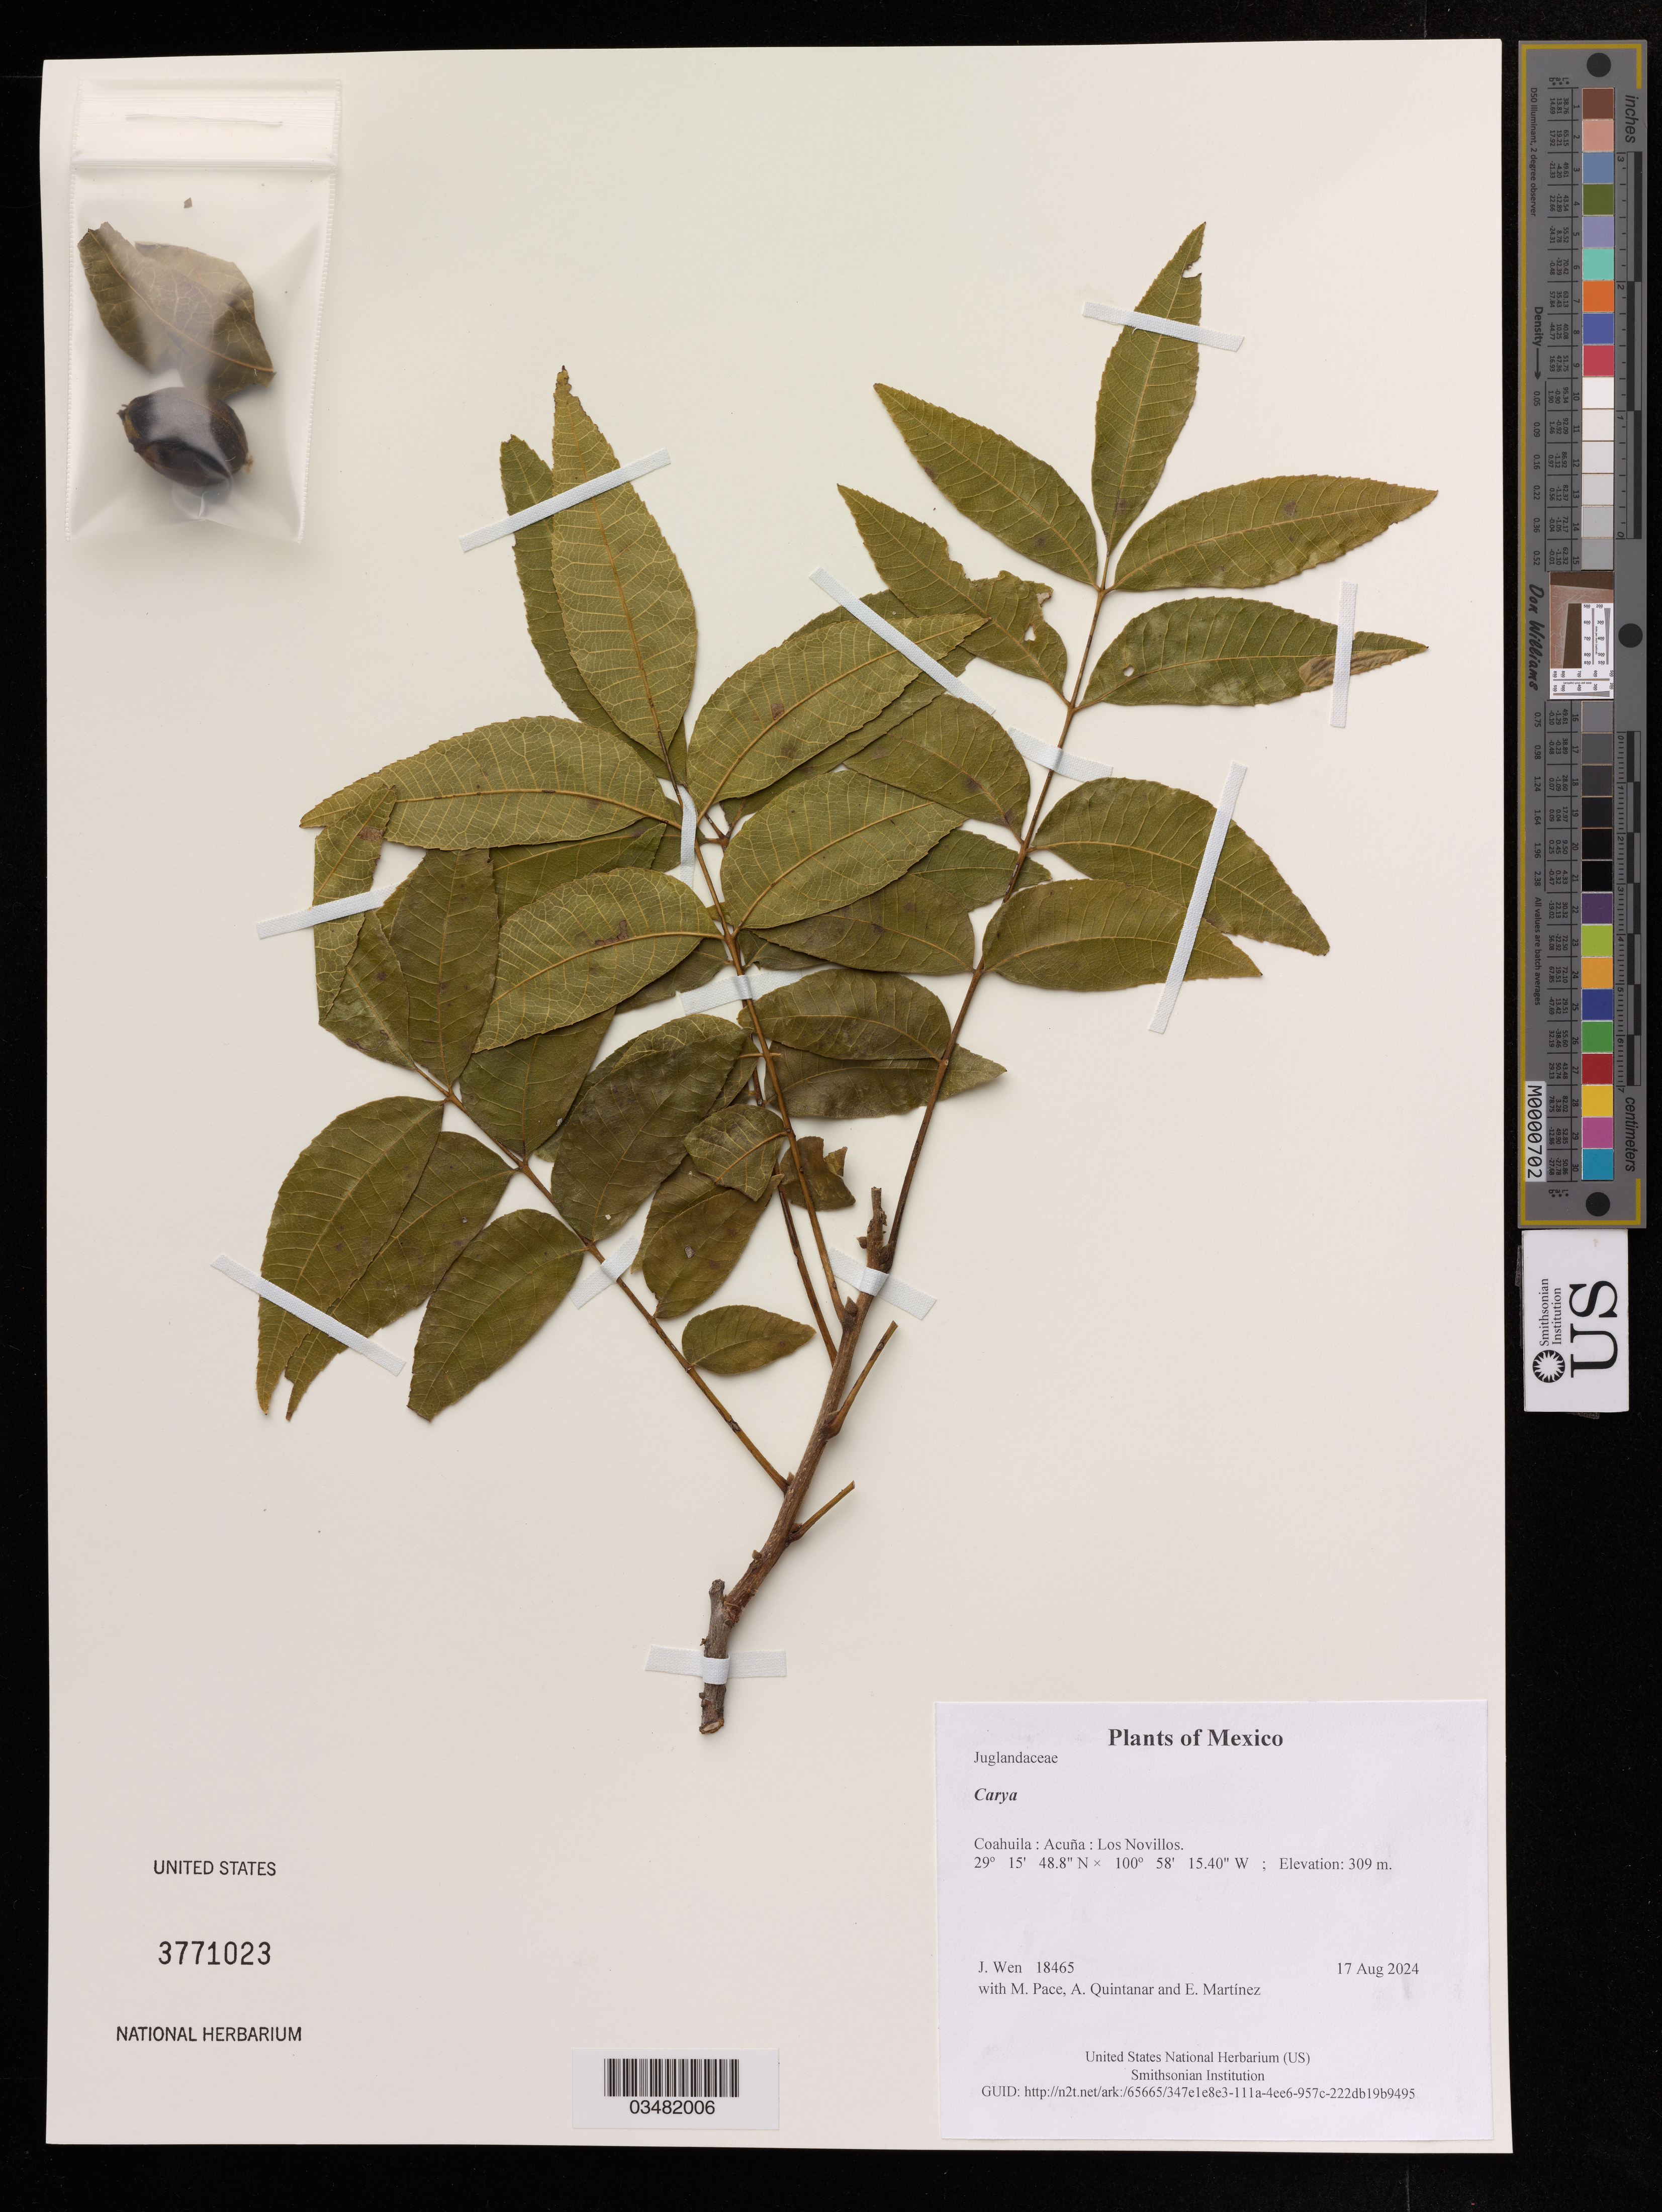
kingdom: Plantae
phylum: Tracheophyta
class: Magnoliopsida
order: Fagales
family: Juglandaceae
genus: Carya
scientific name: Carya sp.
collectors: J. Wen, M. Pace, A. Quintanar & E. Martinez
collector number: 18465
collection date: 2024-08-17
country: Mexico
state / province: Coahuila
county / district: Acuña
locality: Los Novillos.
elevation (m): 309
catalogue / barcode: US 3771023